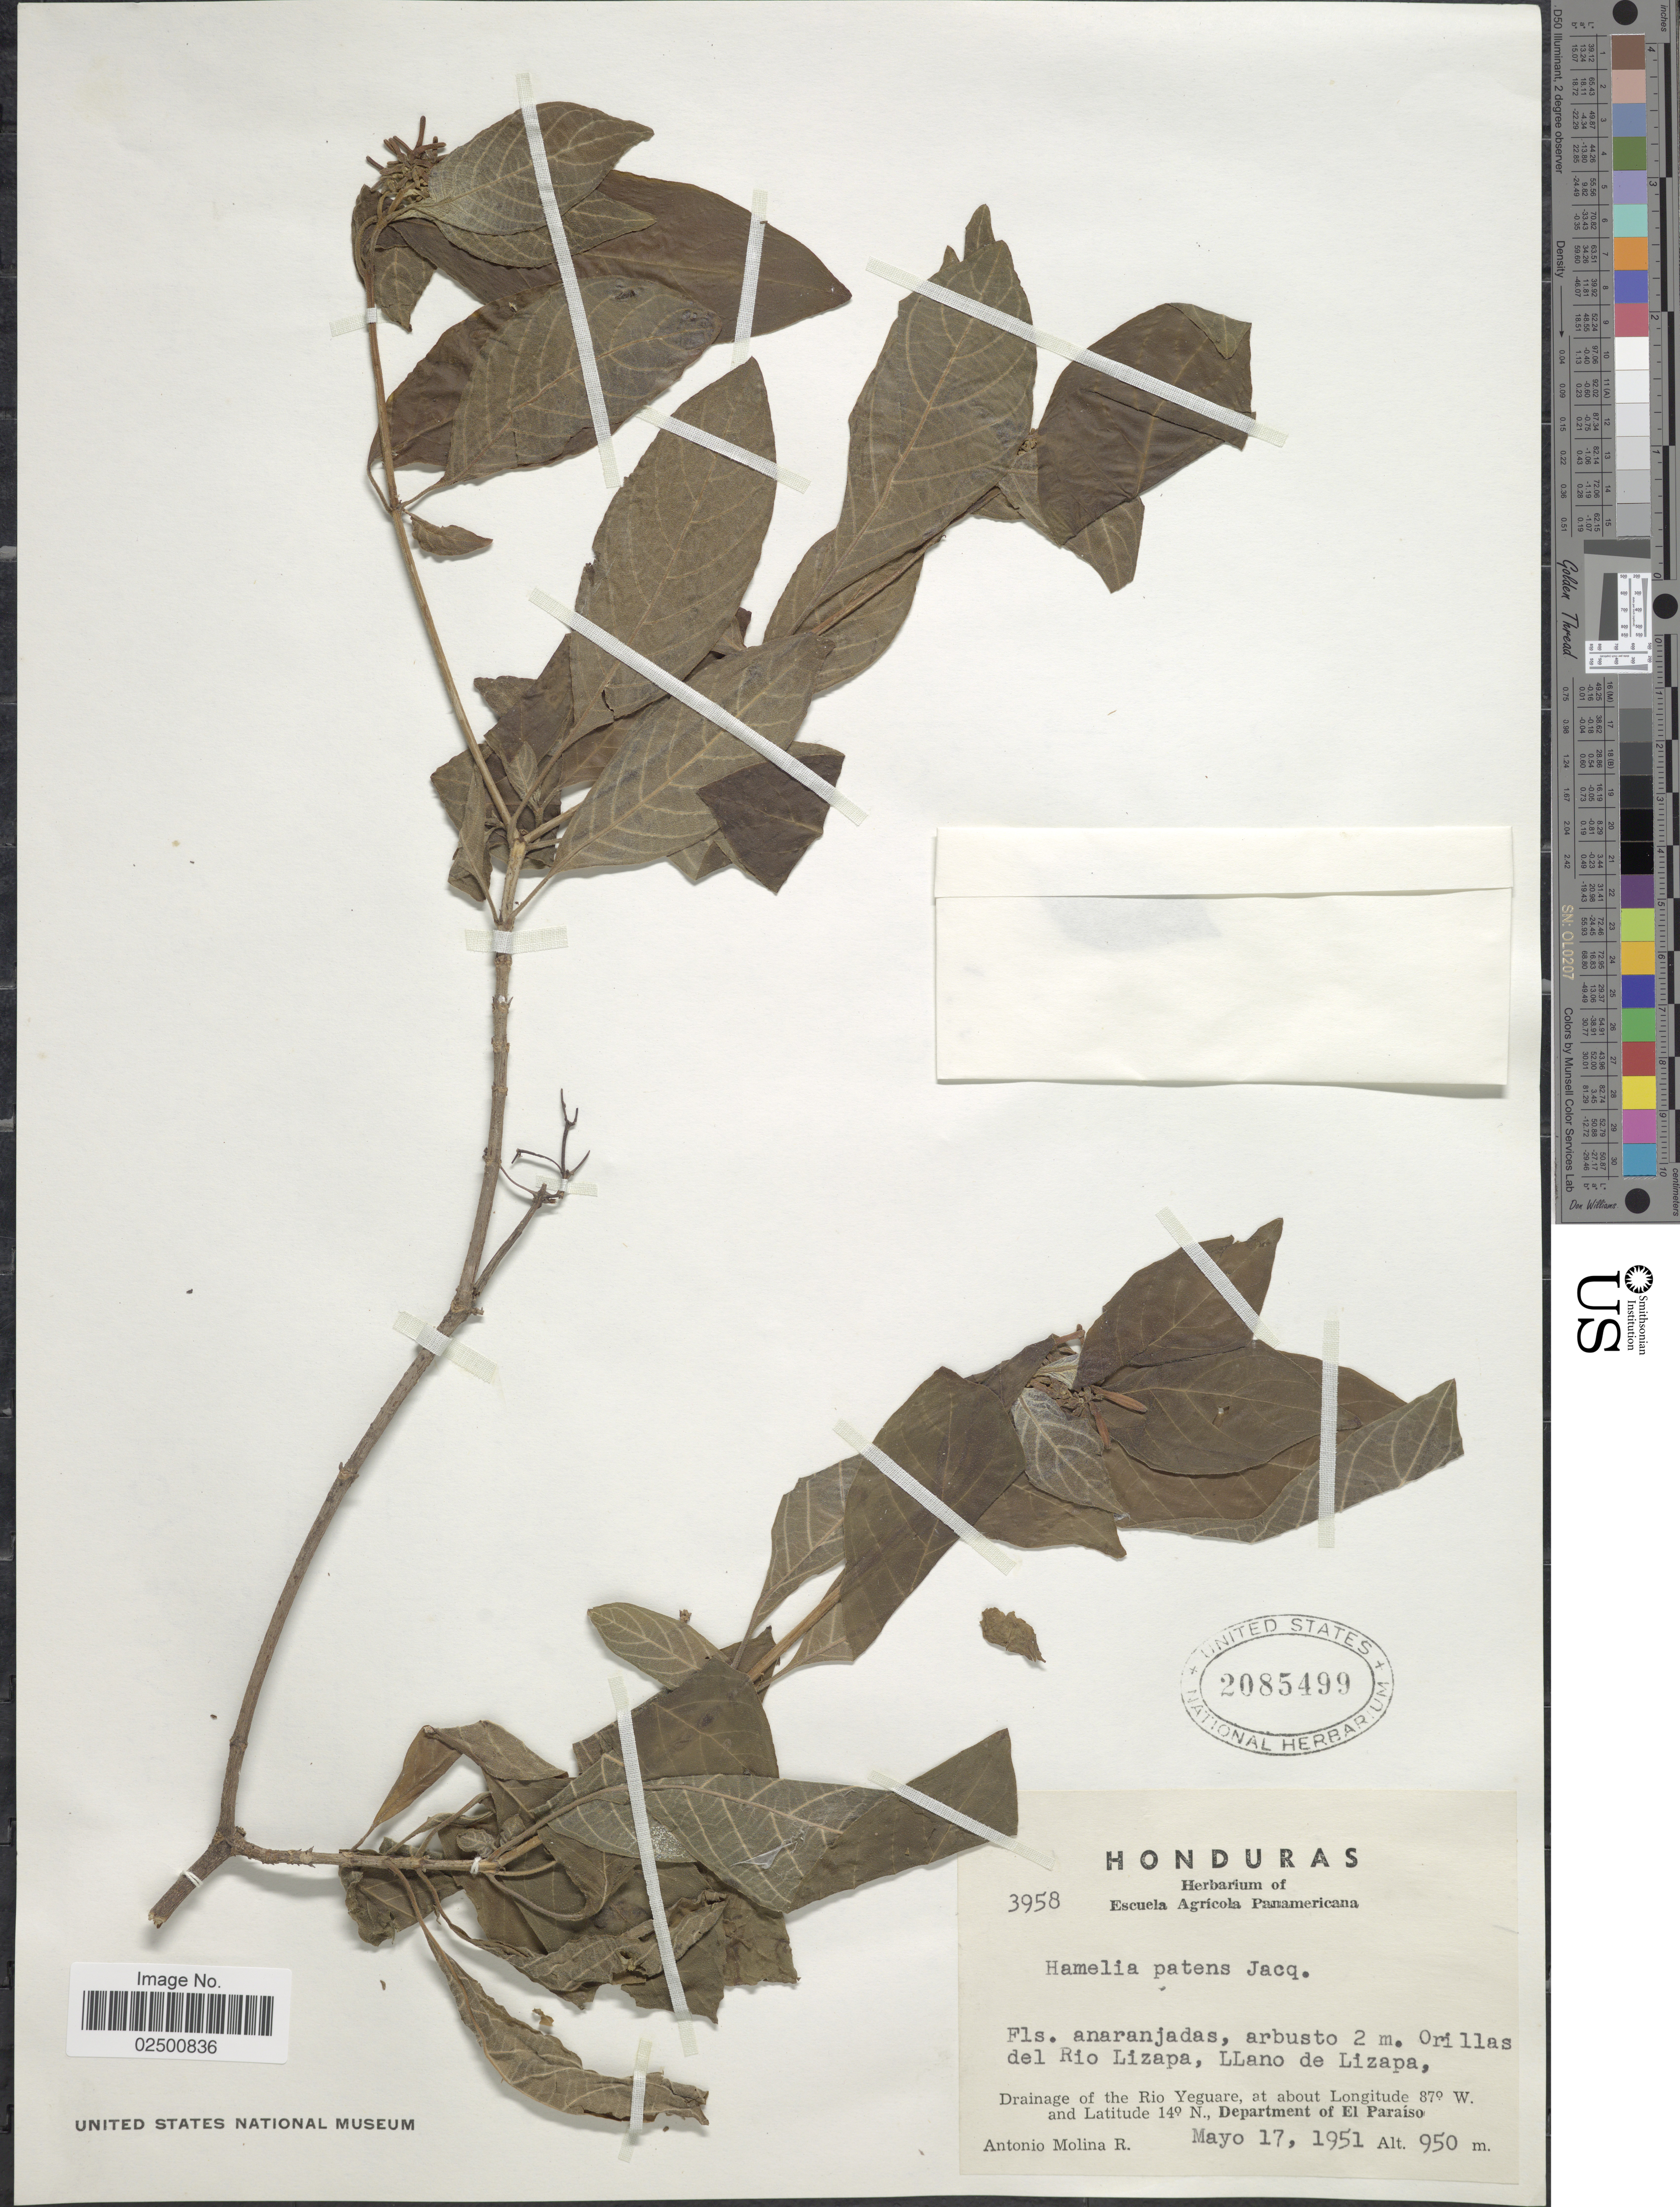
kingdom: Plantae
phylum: Tracheophyta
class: Magnoliopsida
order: Gentianales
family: Rubiaceae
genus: Hamelia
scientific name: Hamelia patens var. patens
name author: Jacq.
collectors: A. Molina R.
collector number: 3958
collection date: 1951-05-17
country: Honduras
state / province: El Paraíso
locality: Orillas del Rio Lizapa, Llano de Lizapa, Drainage of the Rio Yeguare, Department of El Paraiso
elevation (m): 950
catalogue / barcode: US 2085499